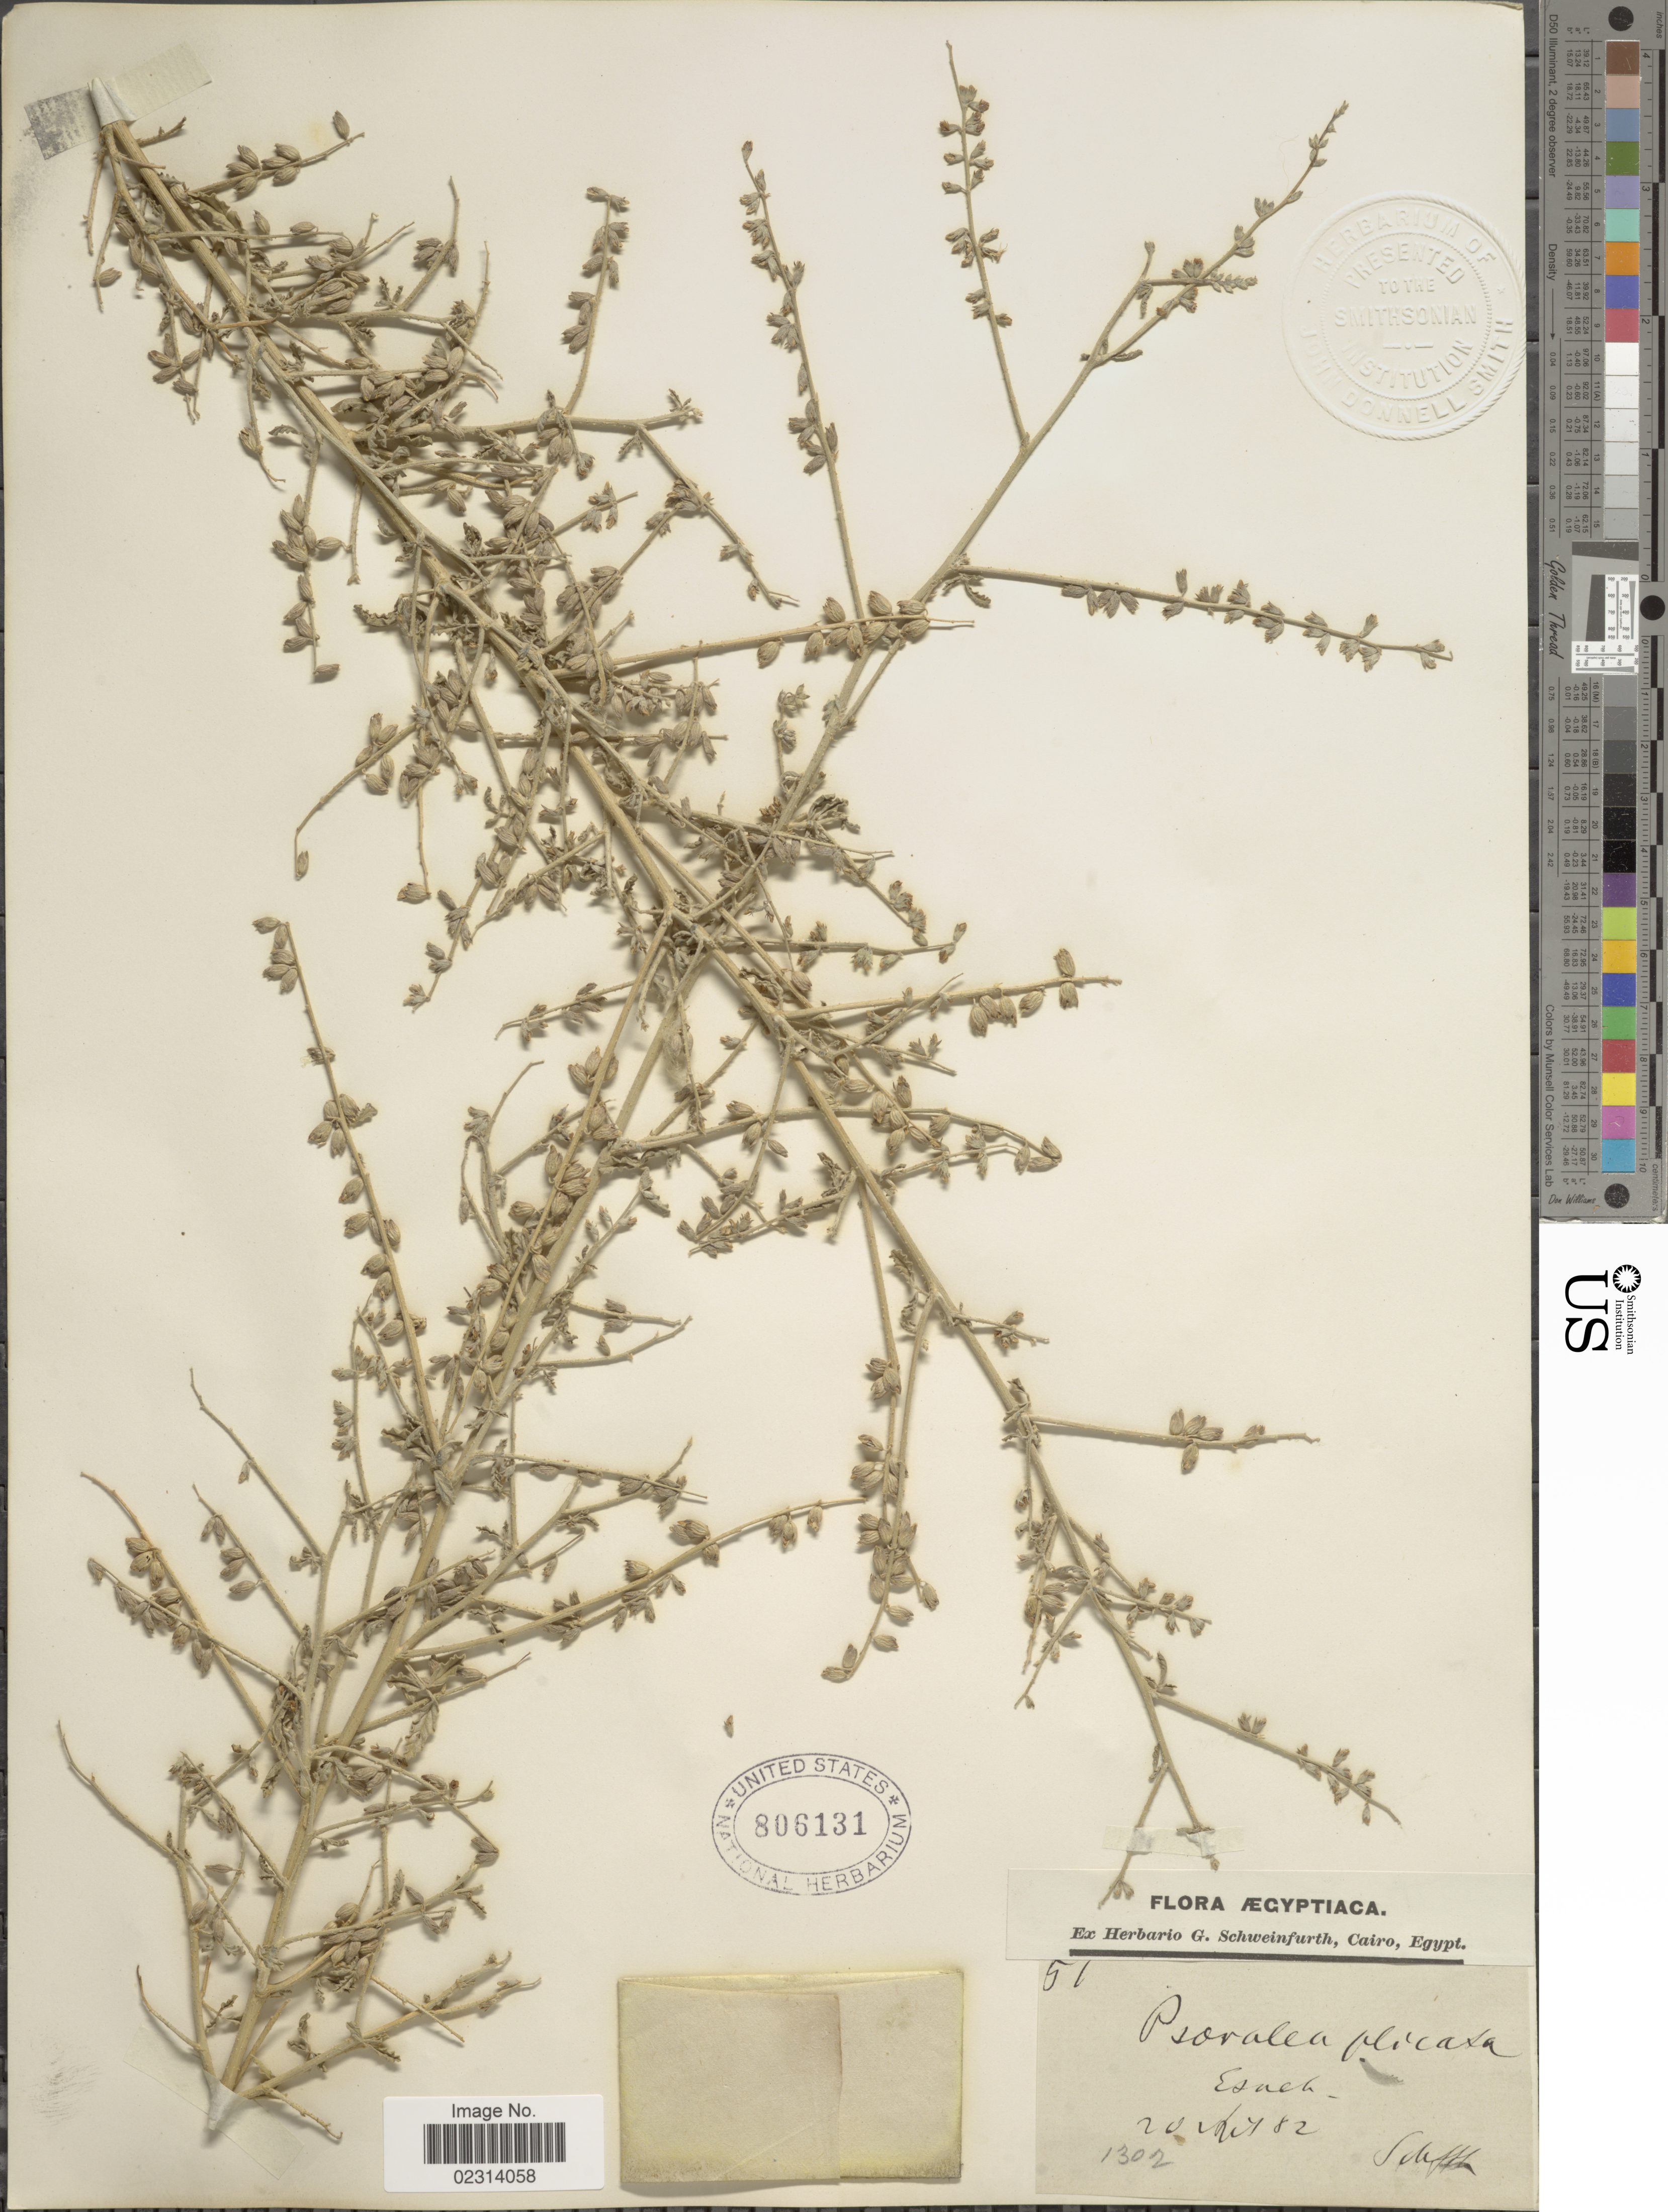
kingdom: Plantae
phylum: Tracheophyta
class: Magnoliopsida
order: Fabales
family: Fabaceae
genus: Cullen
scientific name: Cullen plicatum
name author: (Delile) C.H. Stirt.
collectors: Scheffer, --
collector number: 51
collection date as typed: Transcribed d/m/y: 20/10/82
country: Egypt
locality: Esneh.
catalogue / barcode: US 806131